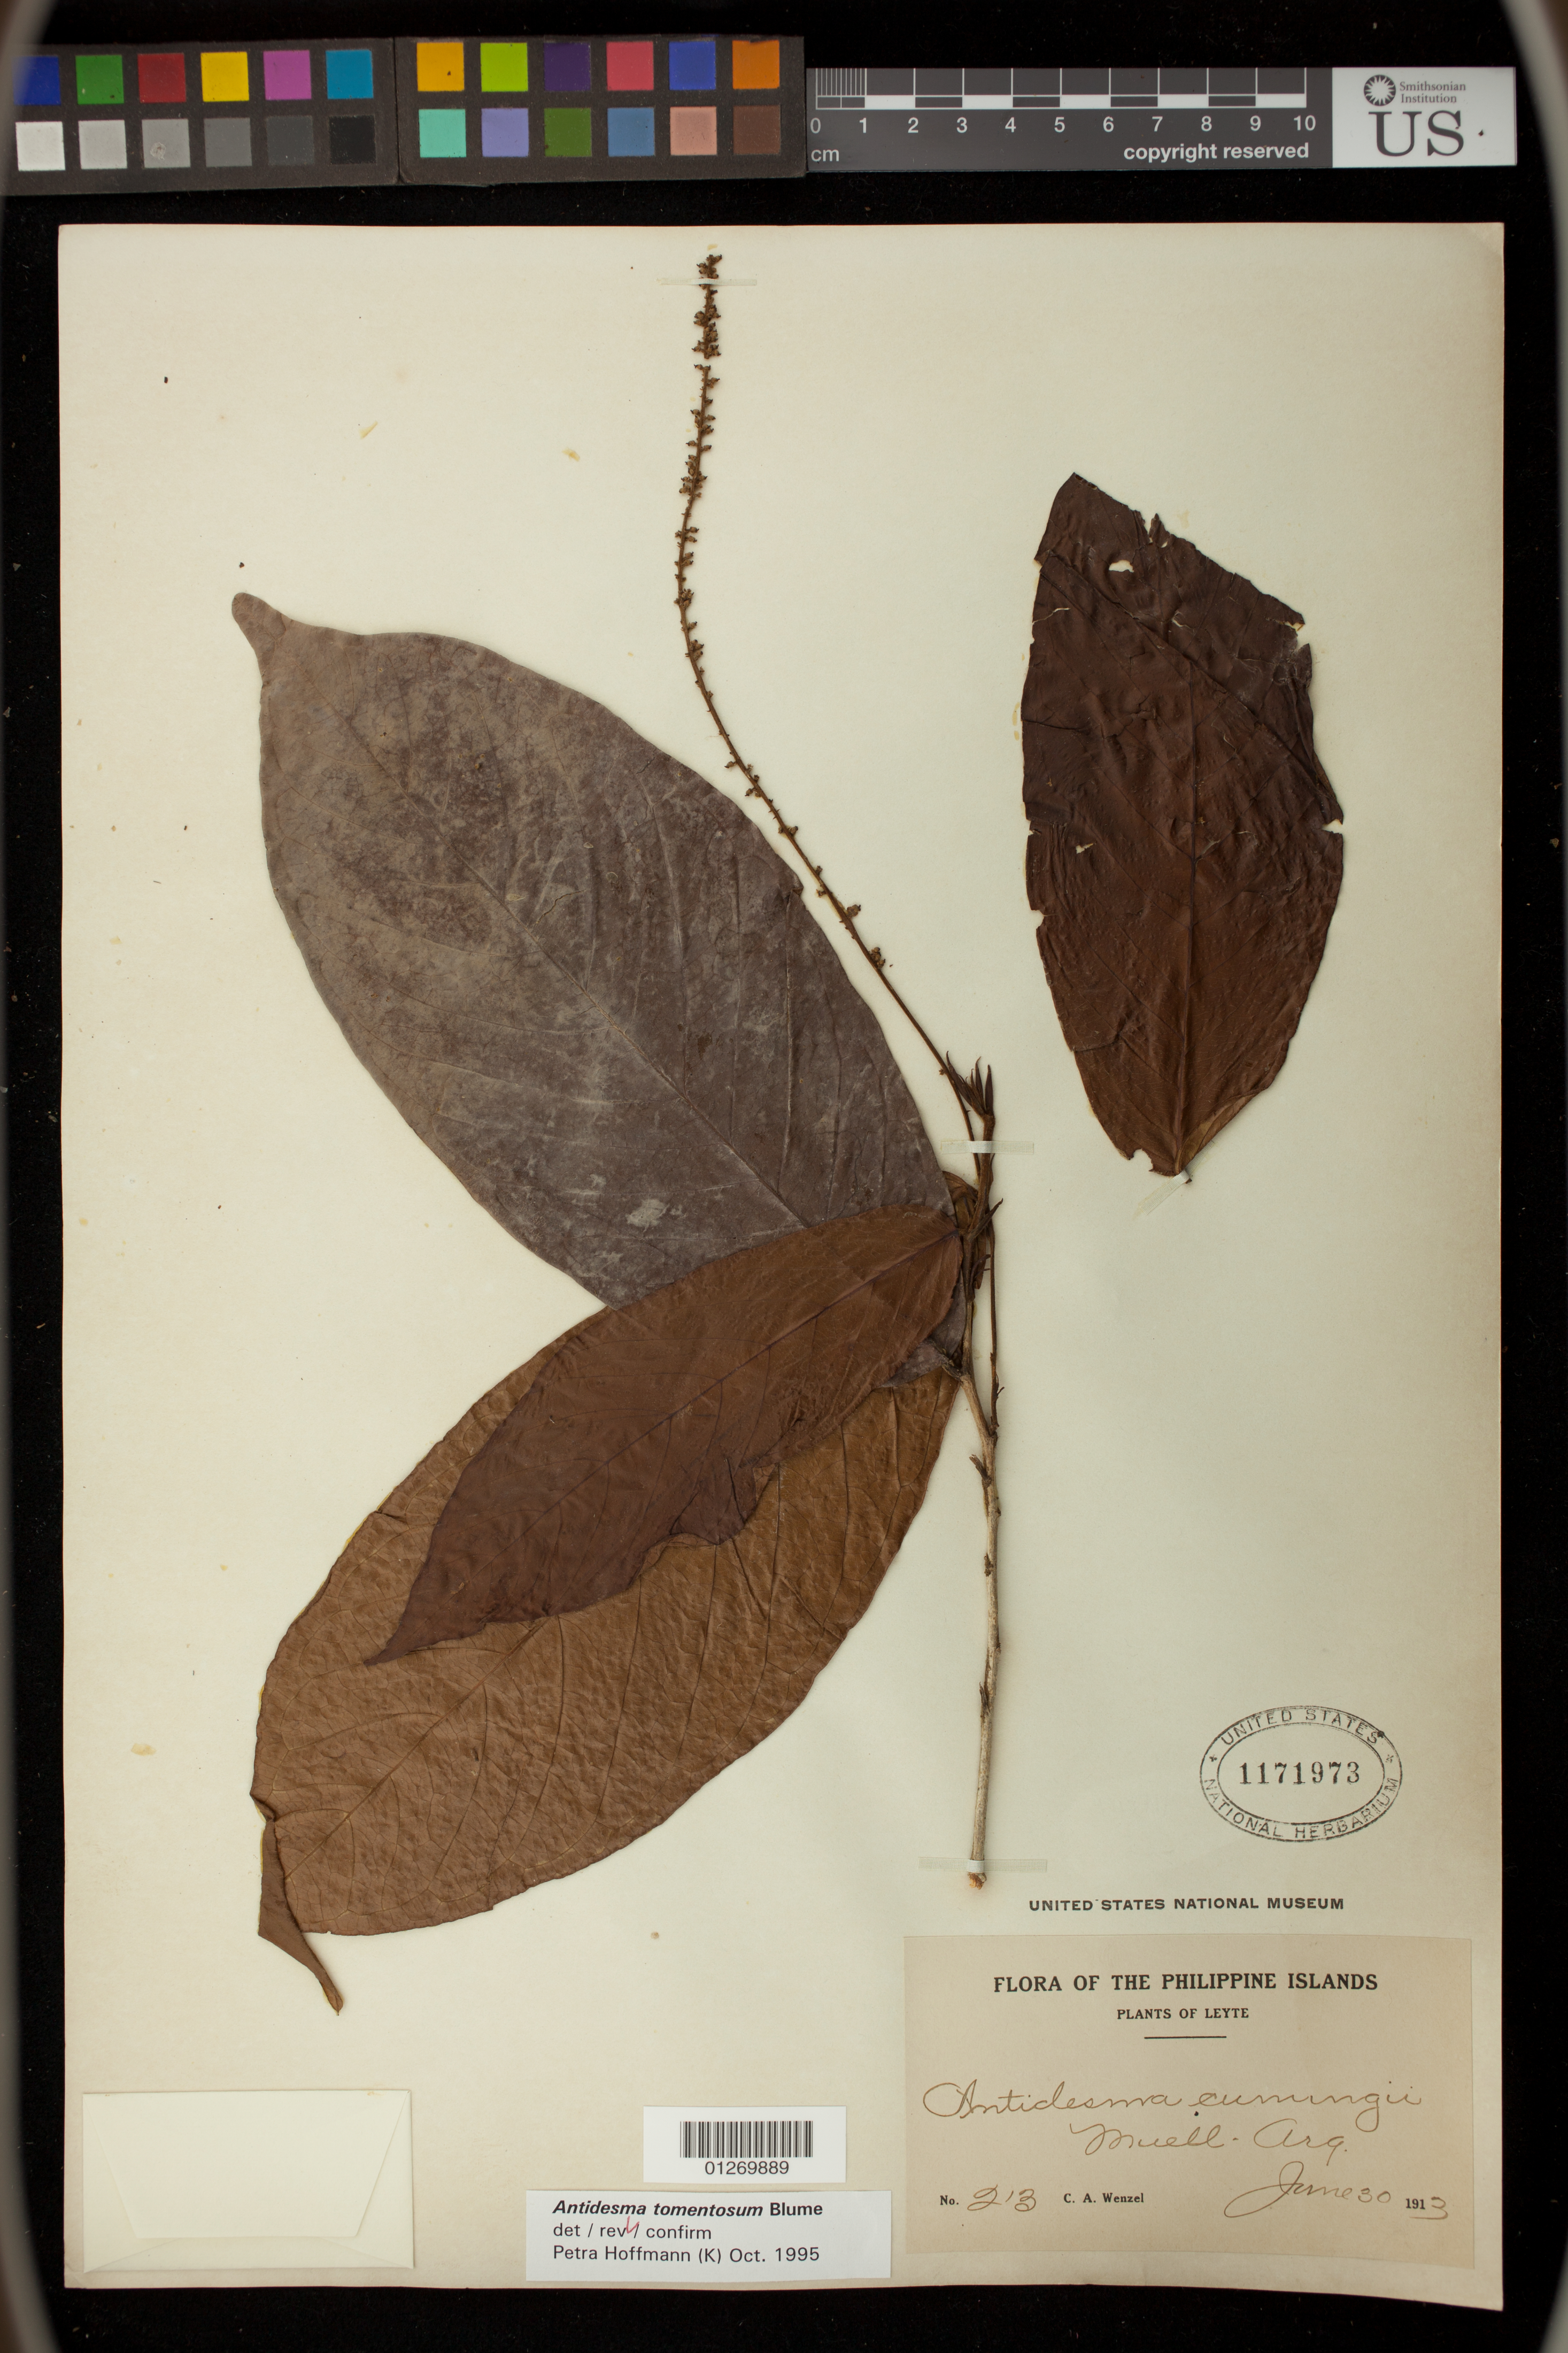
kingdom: Plantae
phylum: Tracheophyta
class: Magnoliopsida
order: Malpighiales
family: Phyllanthaceae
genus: Antidesma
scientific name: Antidesma tomentosum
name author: Blume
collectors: C. Wenzel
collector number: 213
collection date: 1913-06-30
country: Philippines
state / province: Eastern Visayas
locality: Leyte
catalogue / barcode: US 1171973